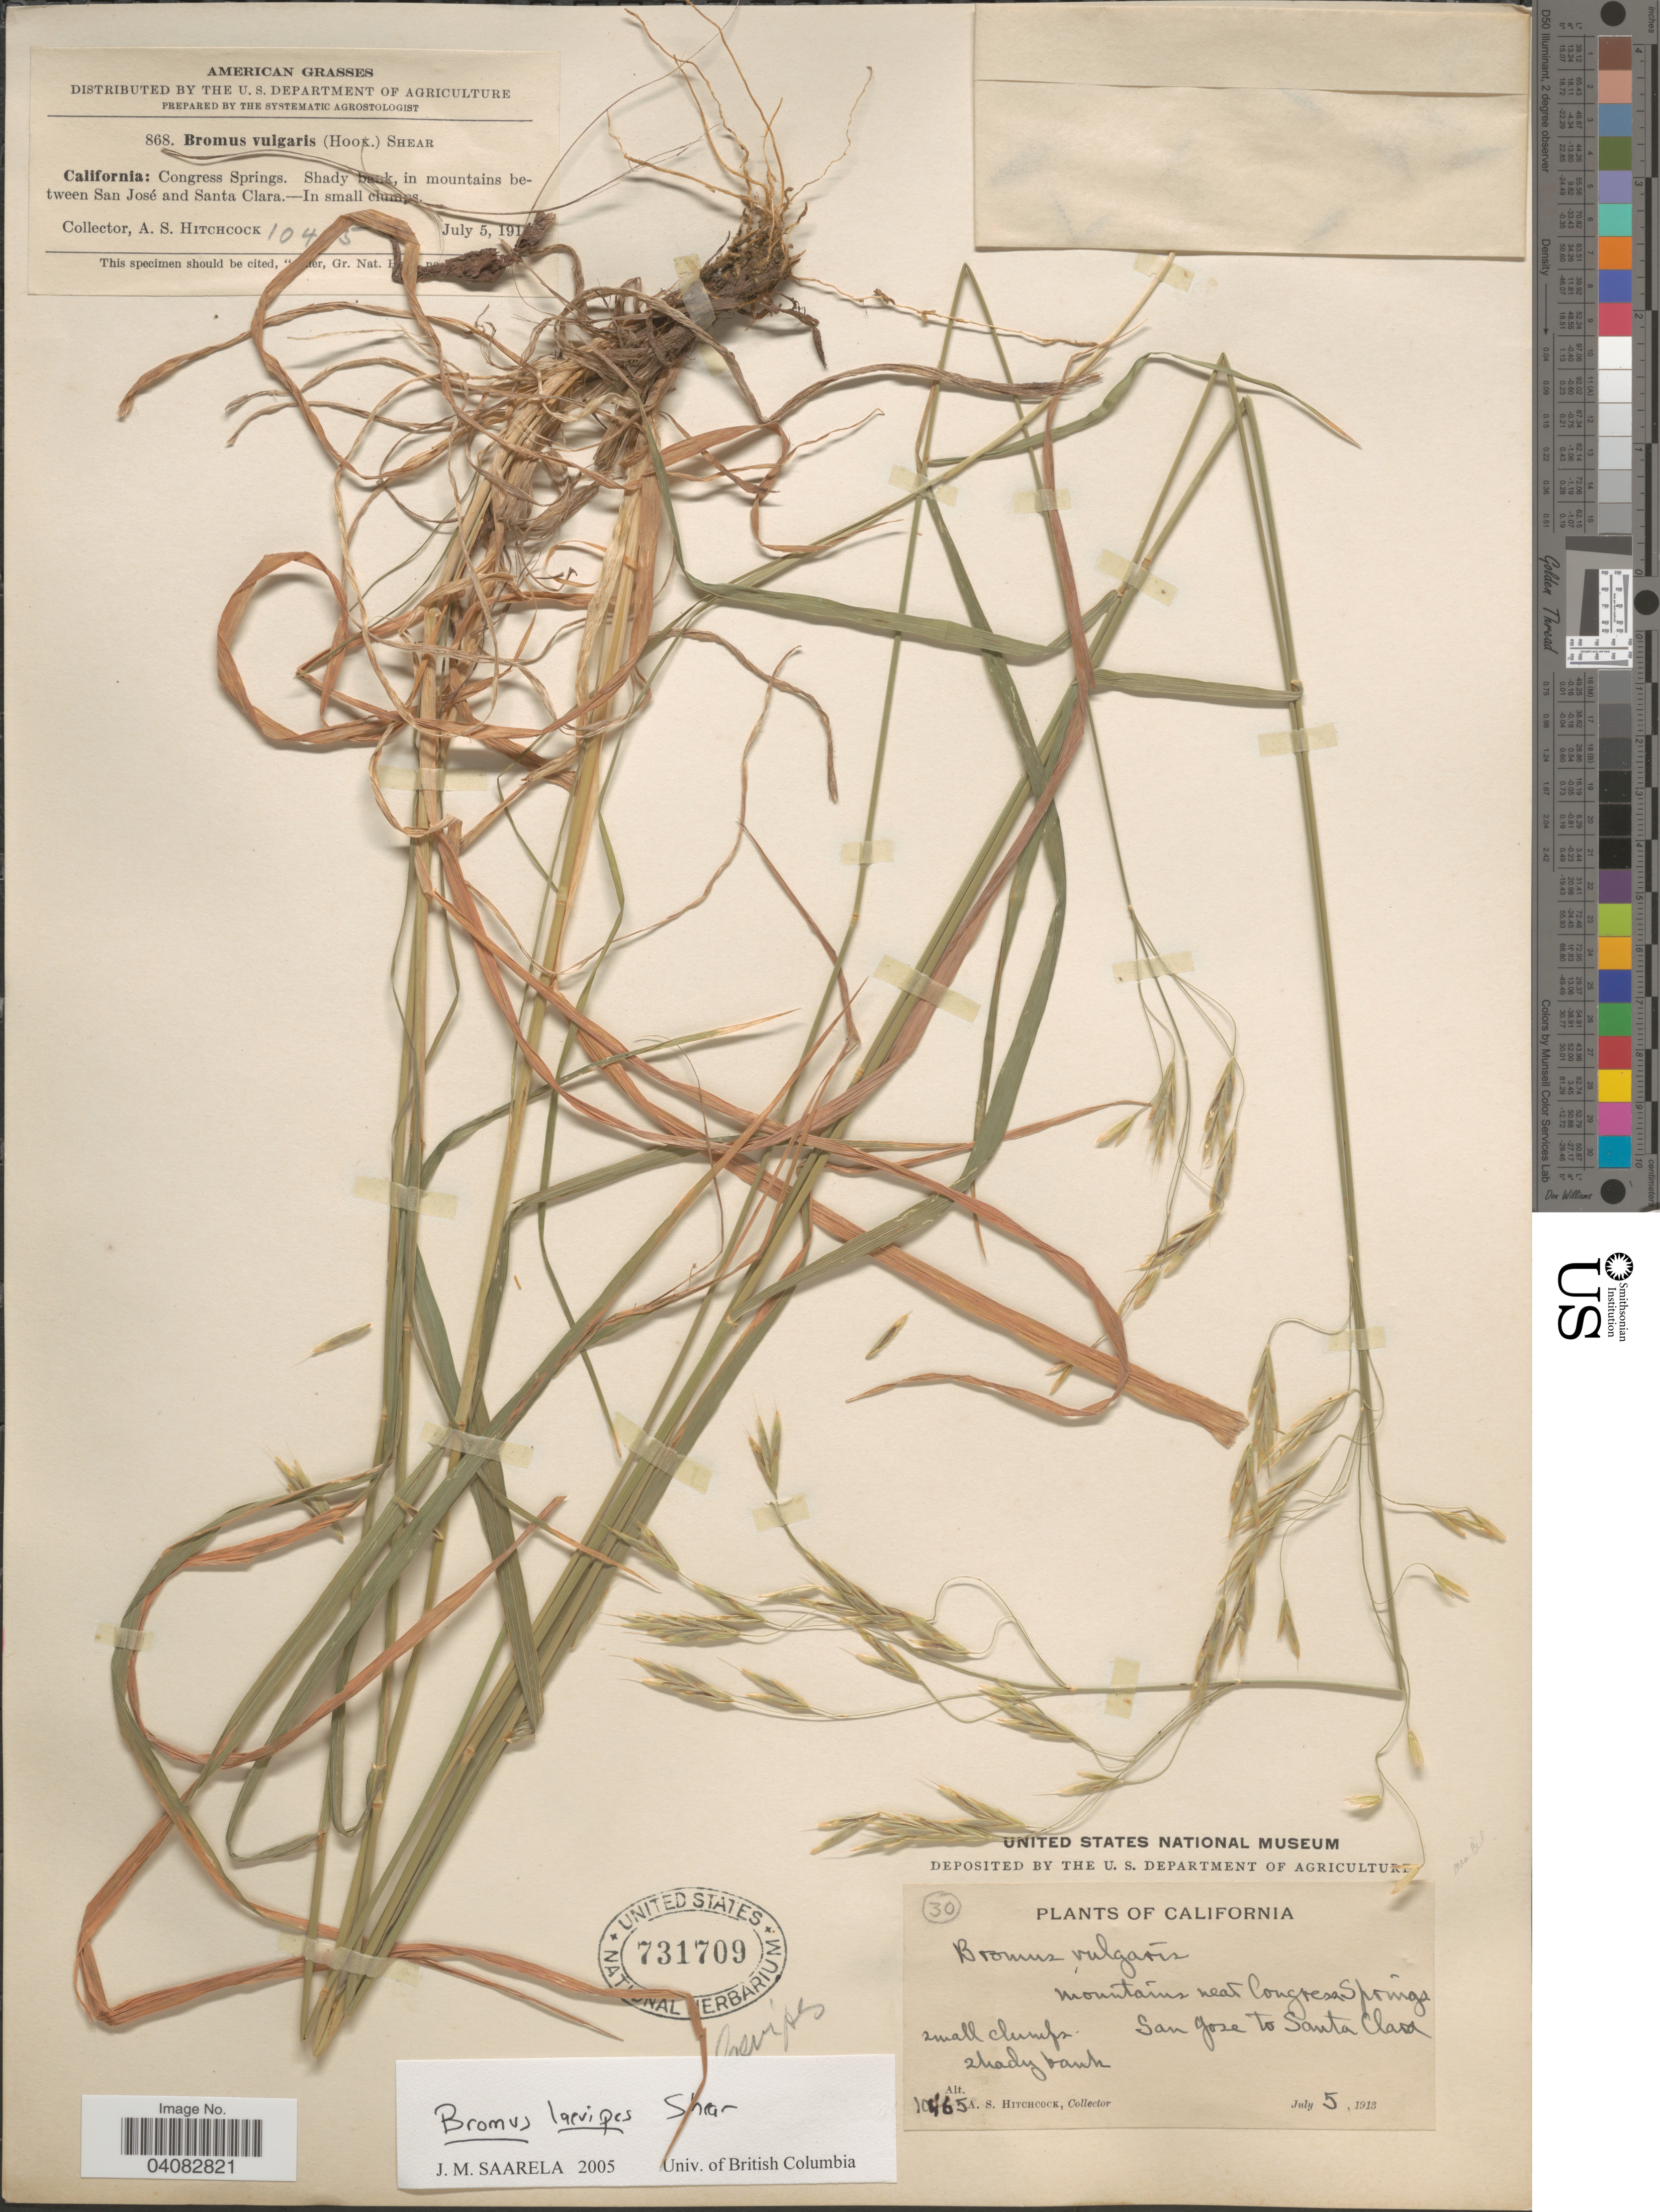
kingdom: Plantae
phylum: Tracheophyta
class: Liliopsida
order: Poales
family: Poaceae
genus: Bromus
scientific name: Bromus laevipes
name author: Shear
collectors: A. S. Hitchcock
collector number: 10465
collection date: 1913-07-05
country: United States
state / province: California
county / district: Santa Clara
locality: Congress Springs. Shady bank, in mountains between San José and Santa Clara.-In small clumps.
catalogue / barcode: US 731709